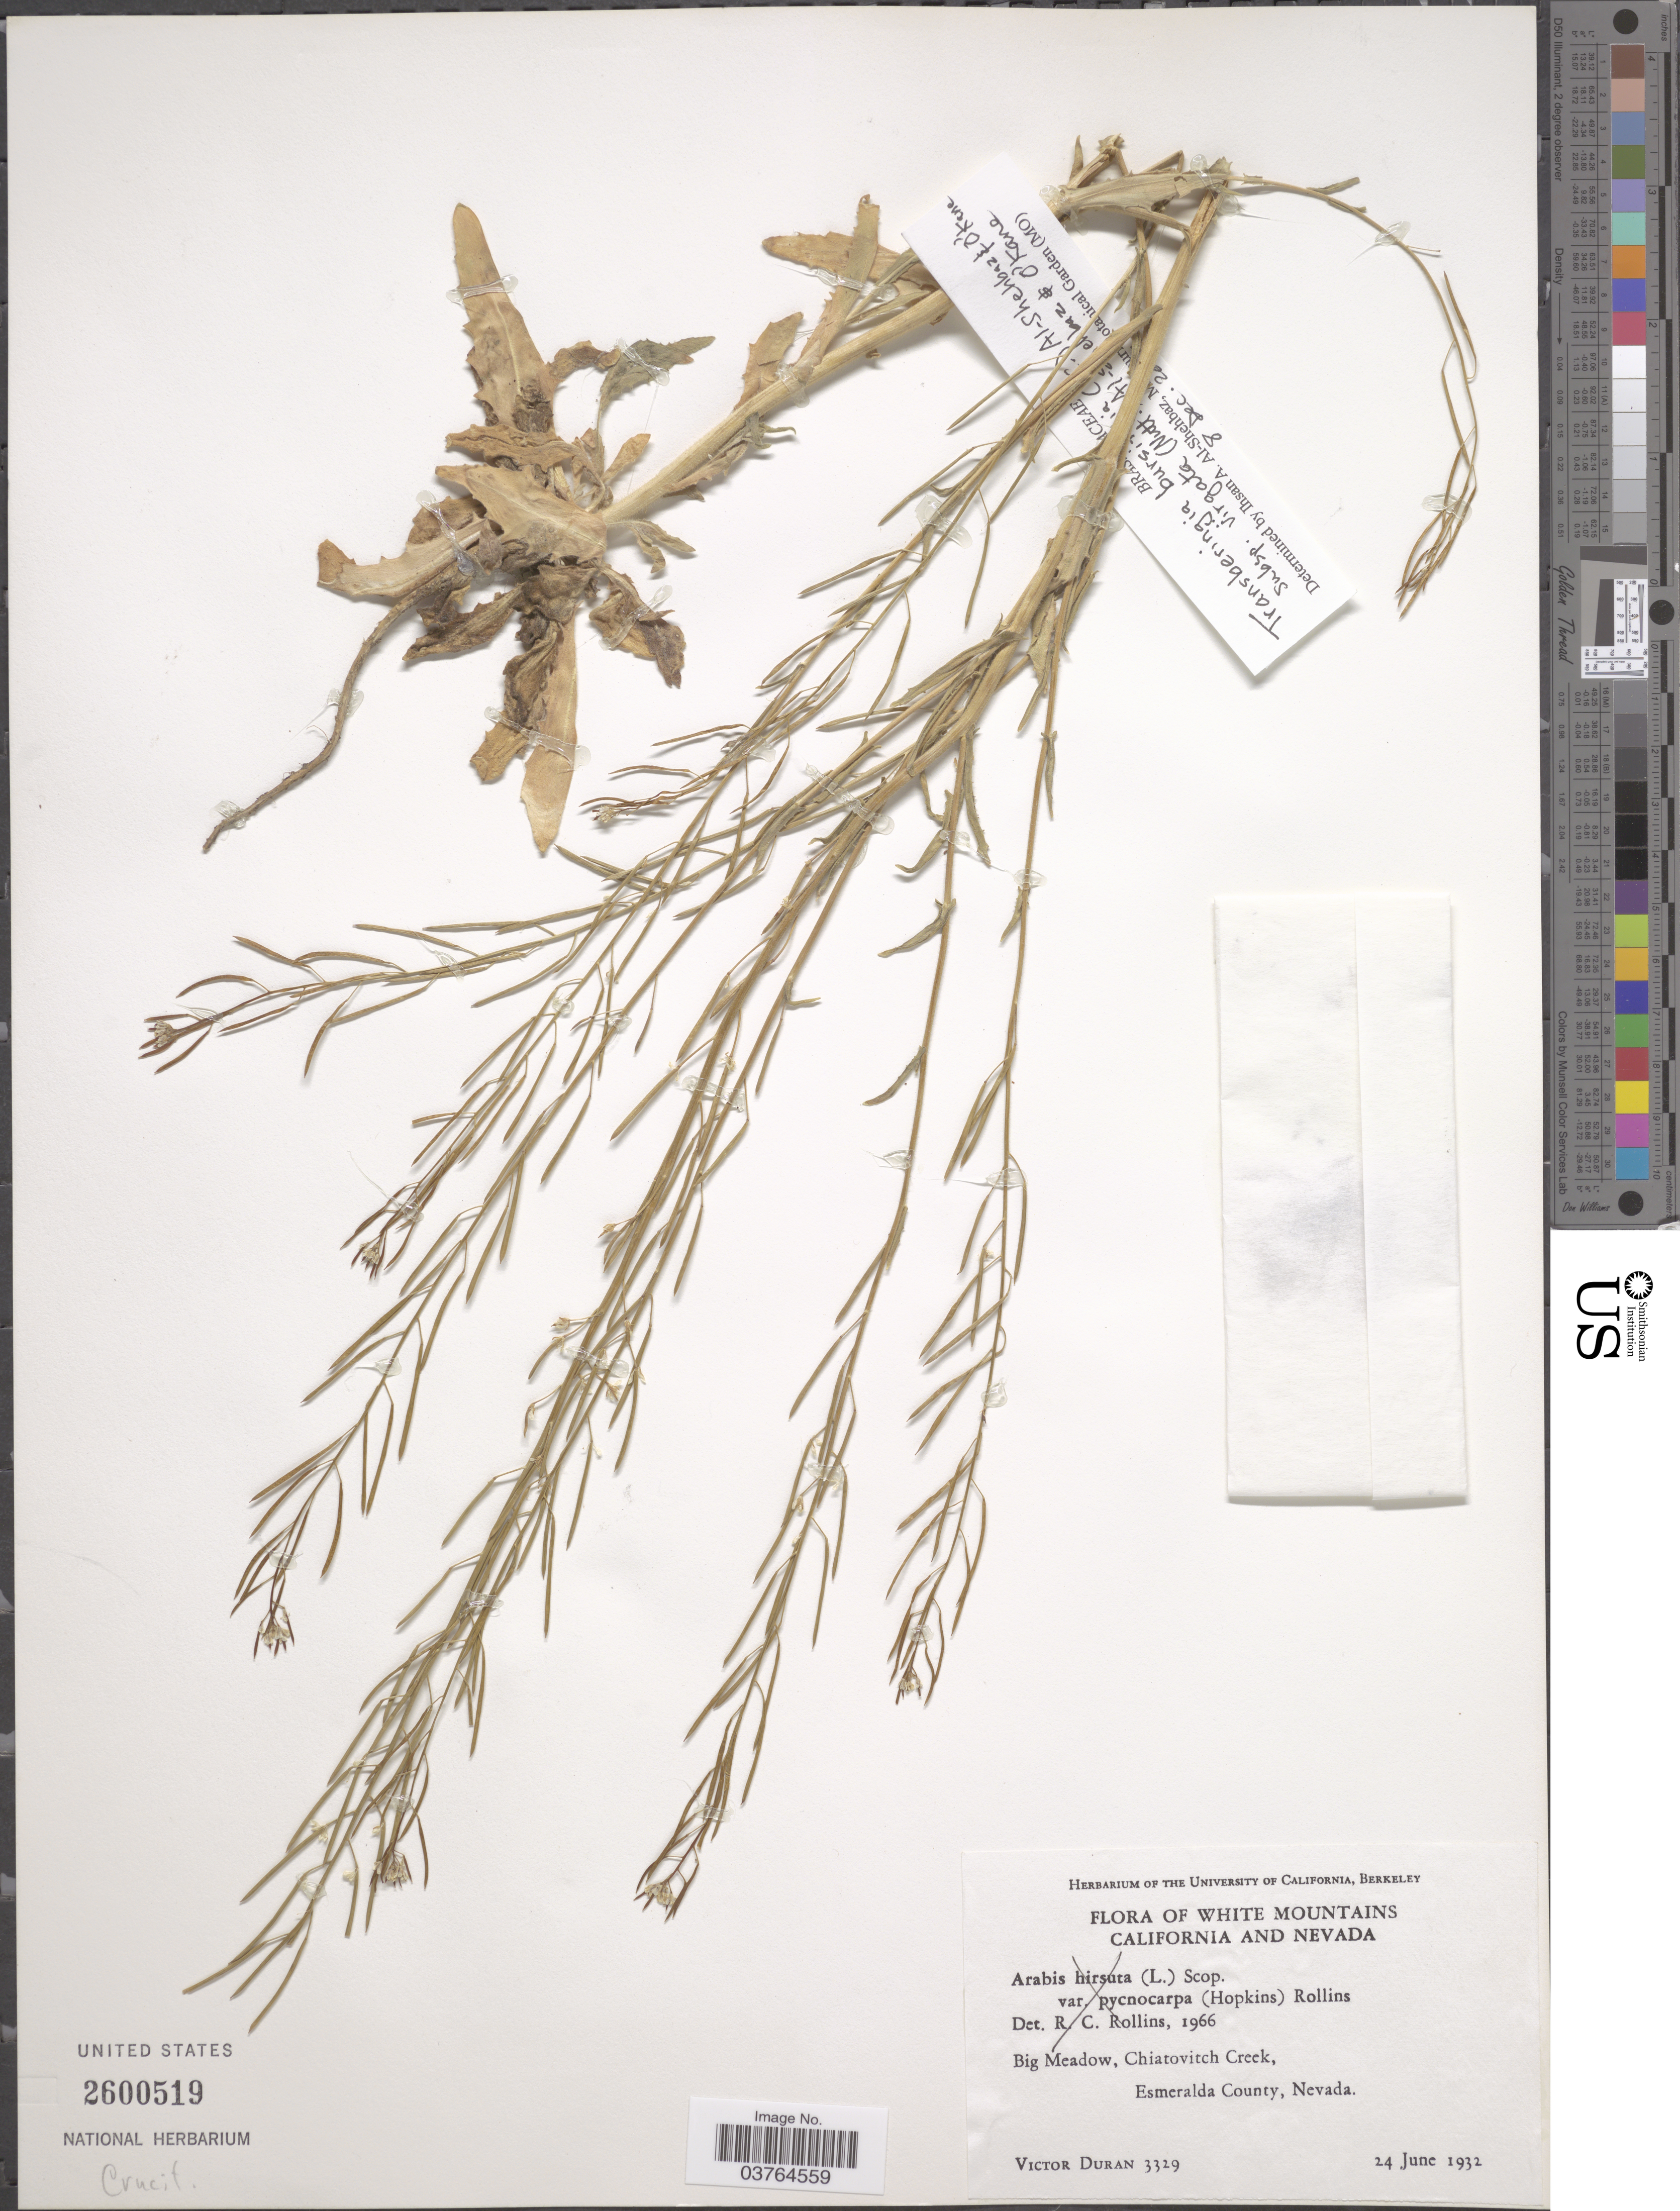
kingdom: Plantae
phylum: Tracheophyta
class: Magnoliopsida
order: Brassicales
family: Brassicaceae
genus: Transberingia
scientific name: Transberingia bursifolia subsp. virgata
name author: (Nutt.) Al-Shehbaz & O'Kane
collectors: V. Duran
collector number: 3329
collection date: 1932-06-24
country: United States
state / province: Nevada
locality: White Mountains. Big Meadow, Chiatovitch Creek, Esmerelda County.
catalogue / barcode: US 2600519